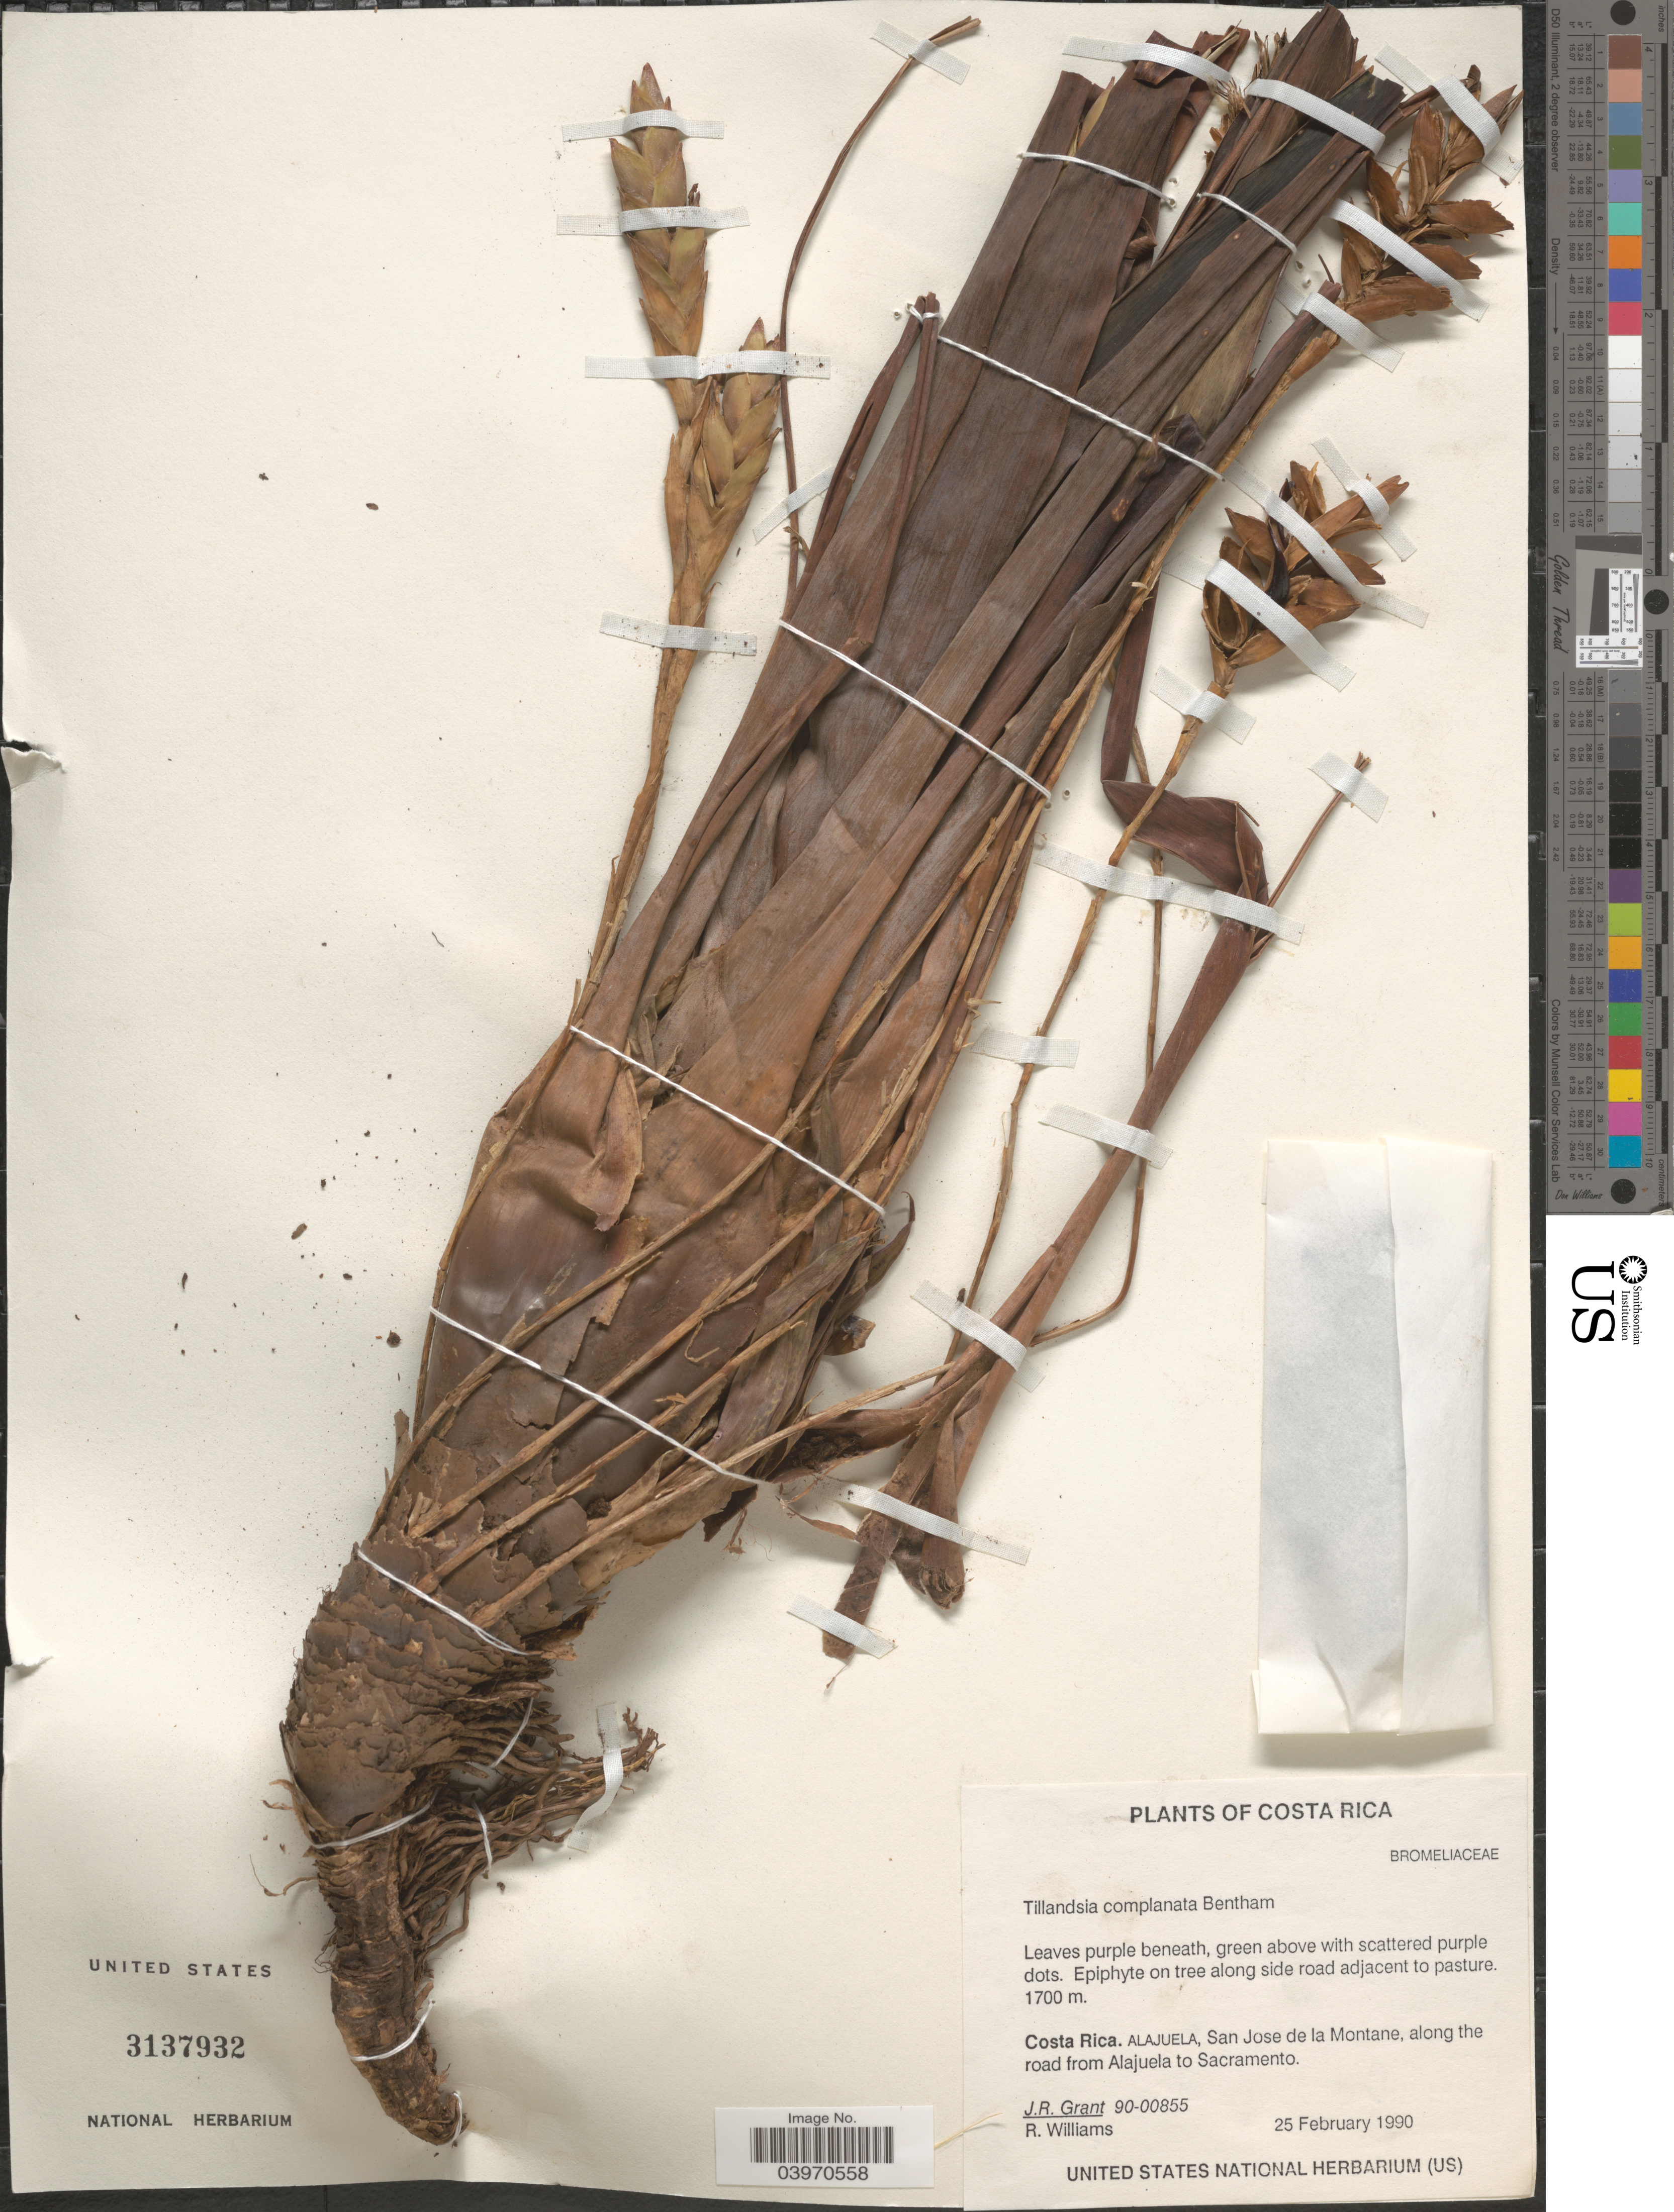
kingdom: Plantae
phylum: Tracheophyta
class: Liliopsida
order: Poales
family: Bromeliaceae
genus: Tillandsia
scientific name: Tillandsia complanata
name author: Benth.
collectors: J. Grant & R. Williams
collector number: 90-00855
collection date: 1990-02-25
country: Costa Rica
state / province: Alajuela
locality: San Jose de la Montane, along the road from Alajuela to Sacramento.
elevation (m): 1700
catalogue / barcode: US 3137932